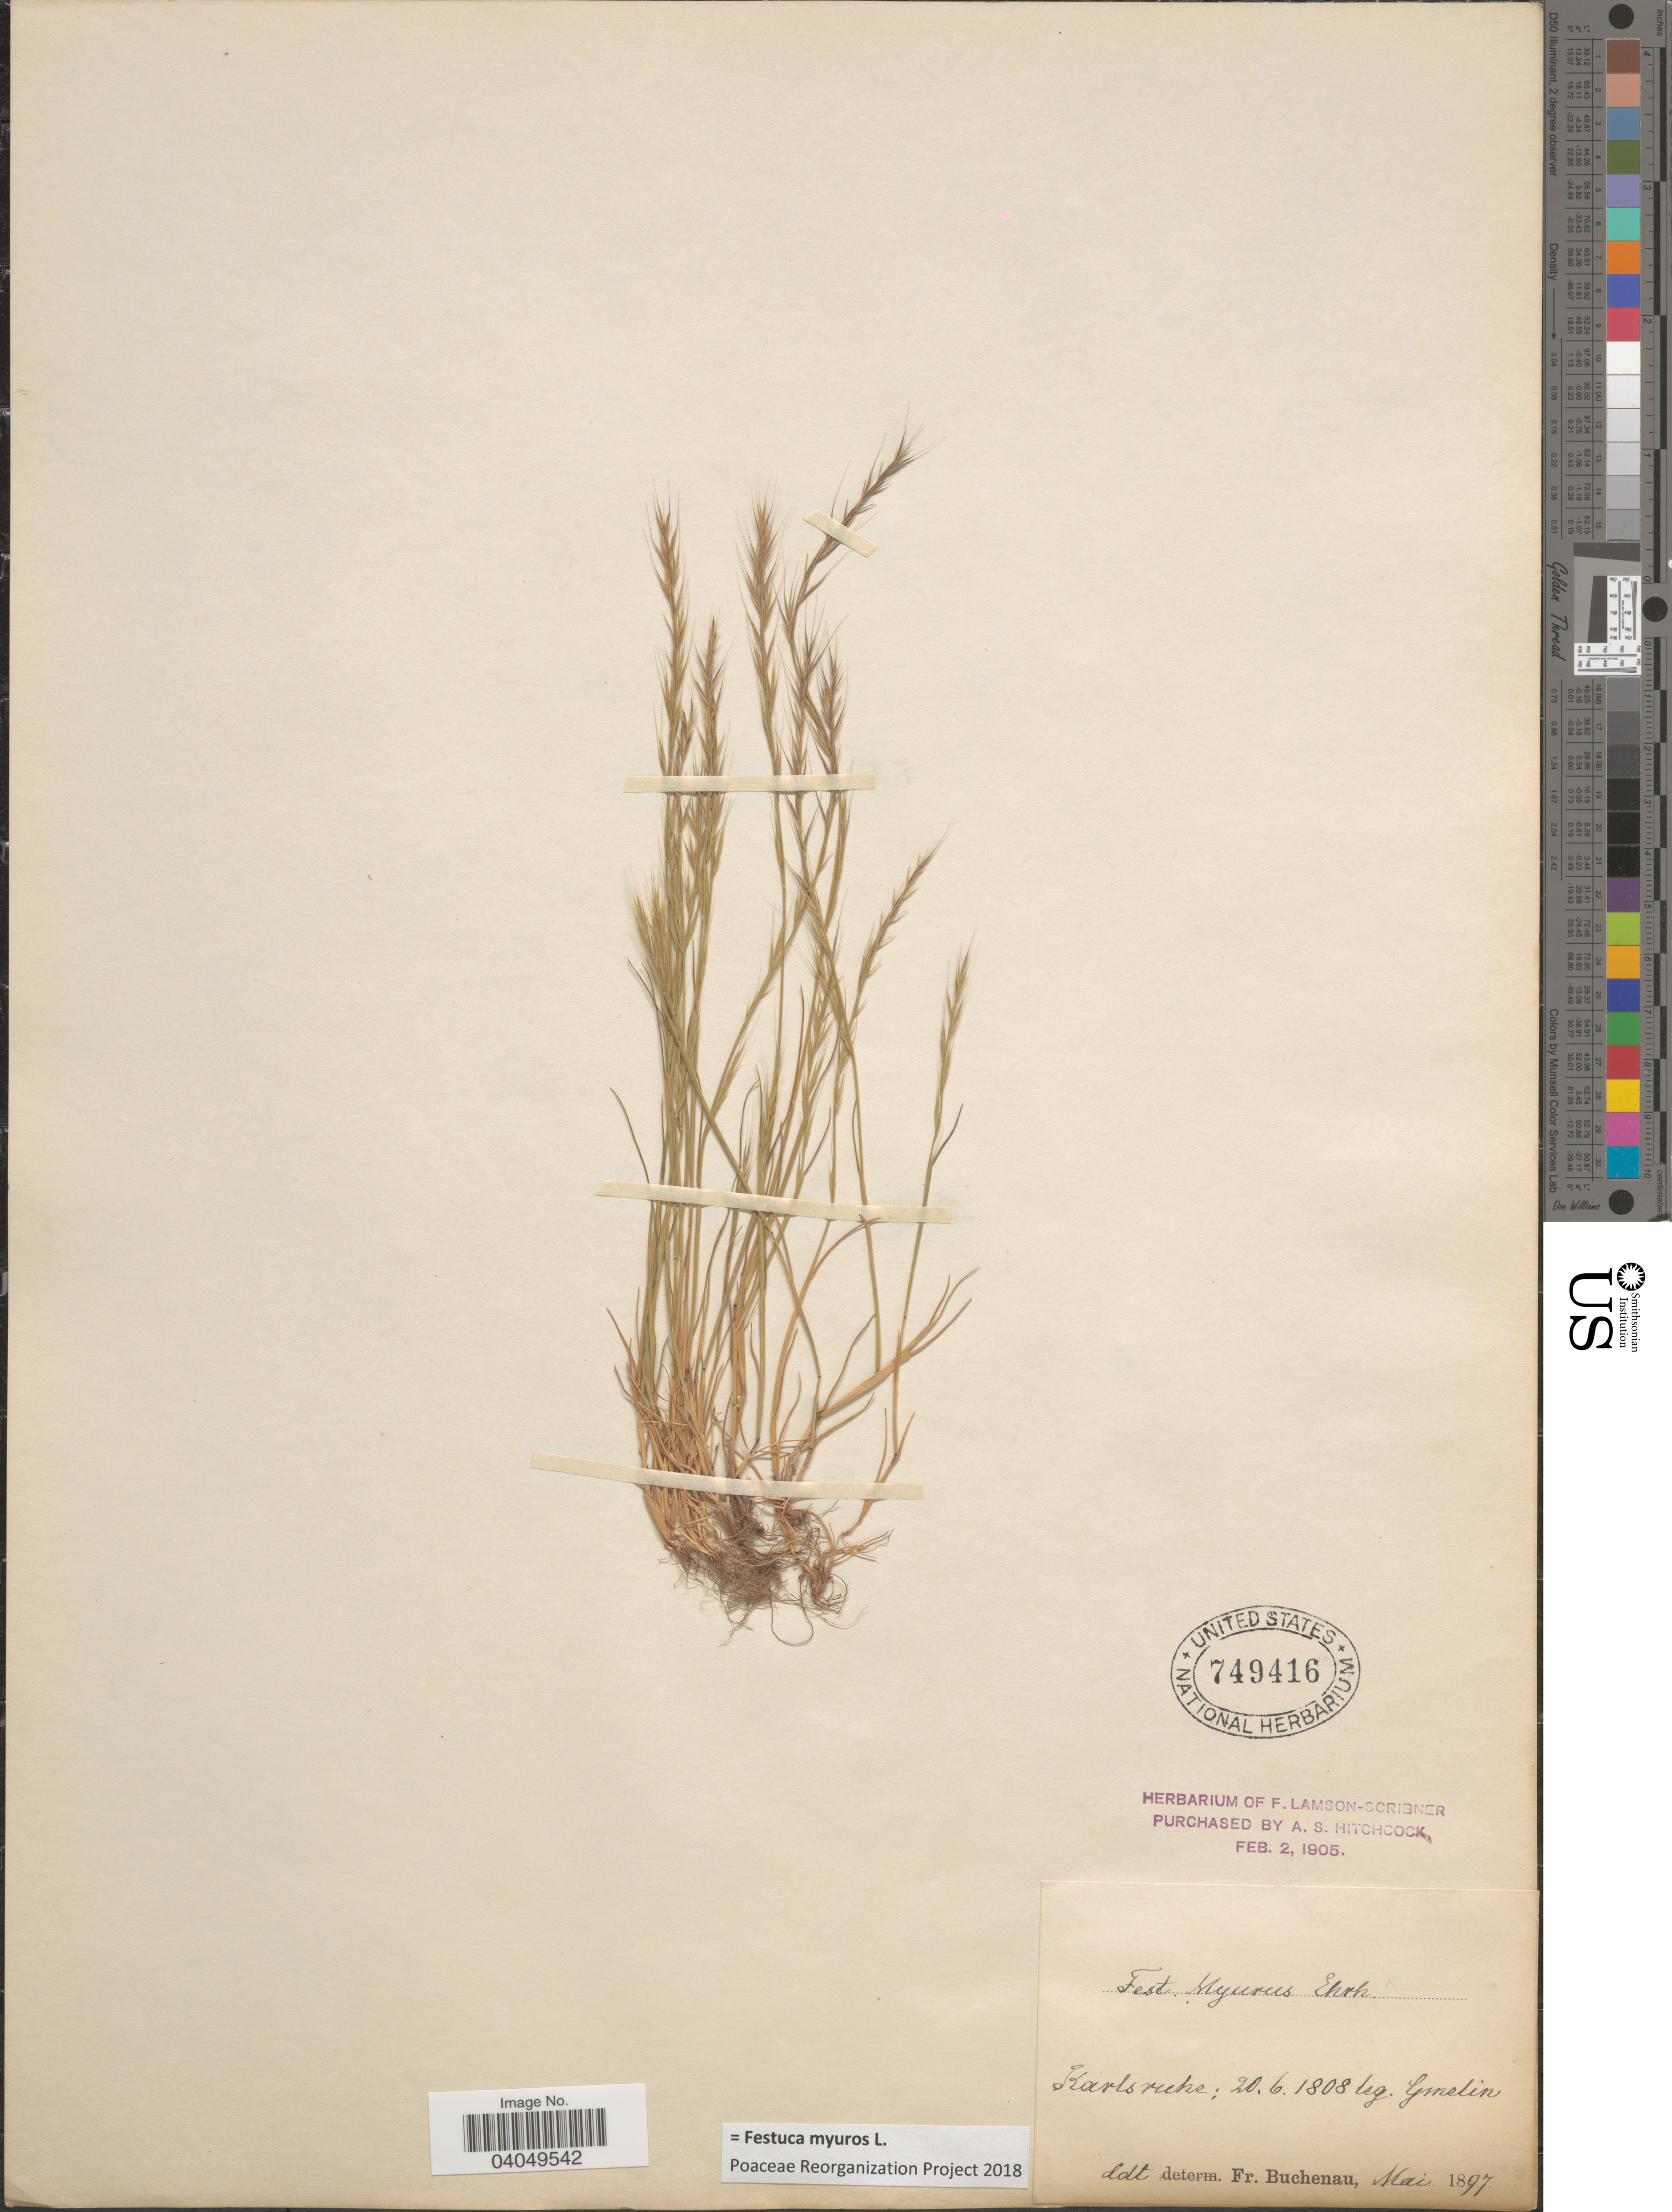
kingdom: Plantae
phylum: Tracheophyta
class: Liliopsida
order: Poales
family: Poaceae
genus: Festuca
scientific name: Festuca myuros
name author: L.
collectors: Gmelin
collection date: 1808-06-20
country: Germany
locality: Karlsruhe.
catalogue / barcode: US 749416